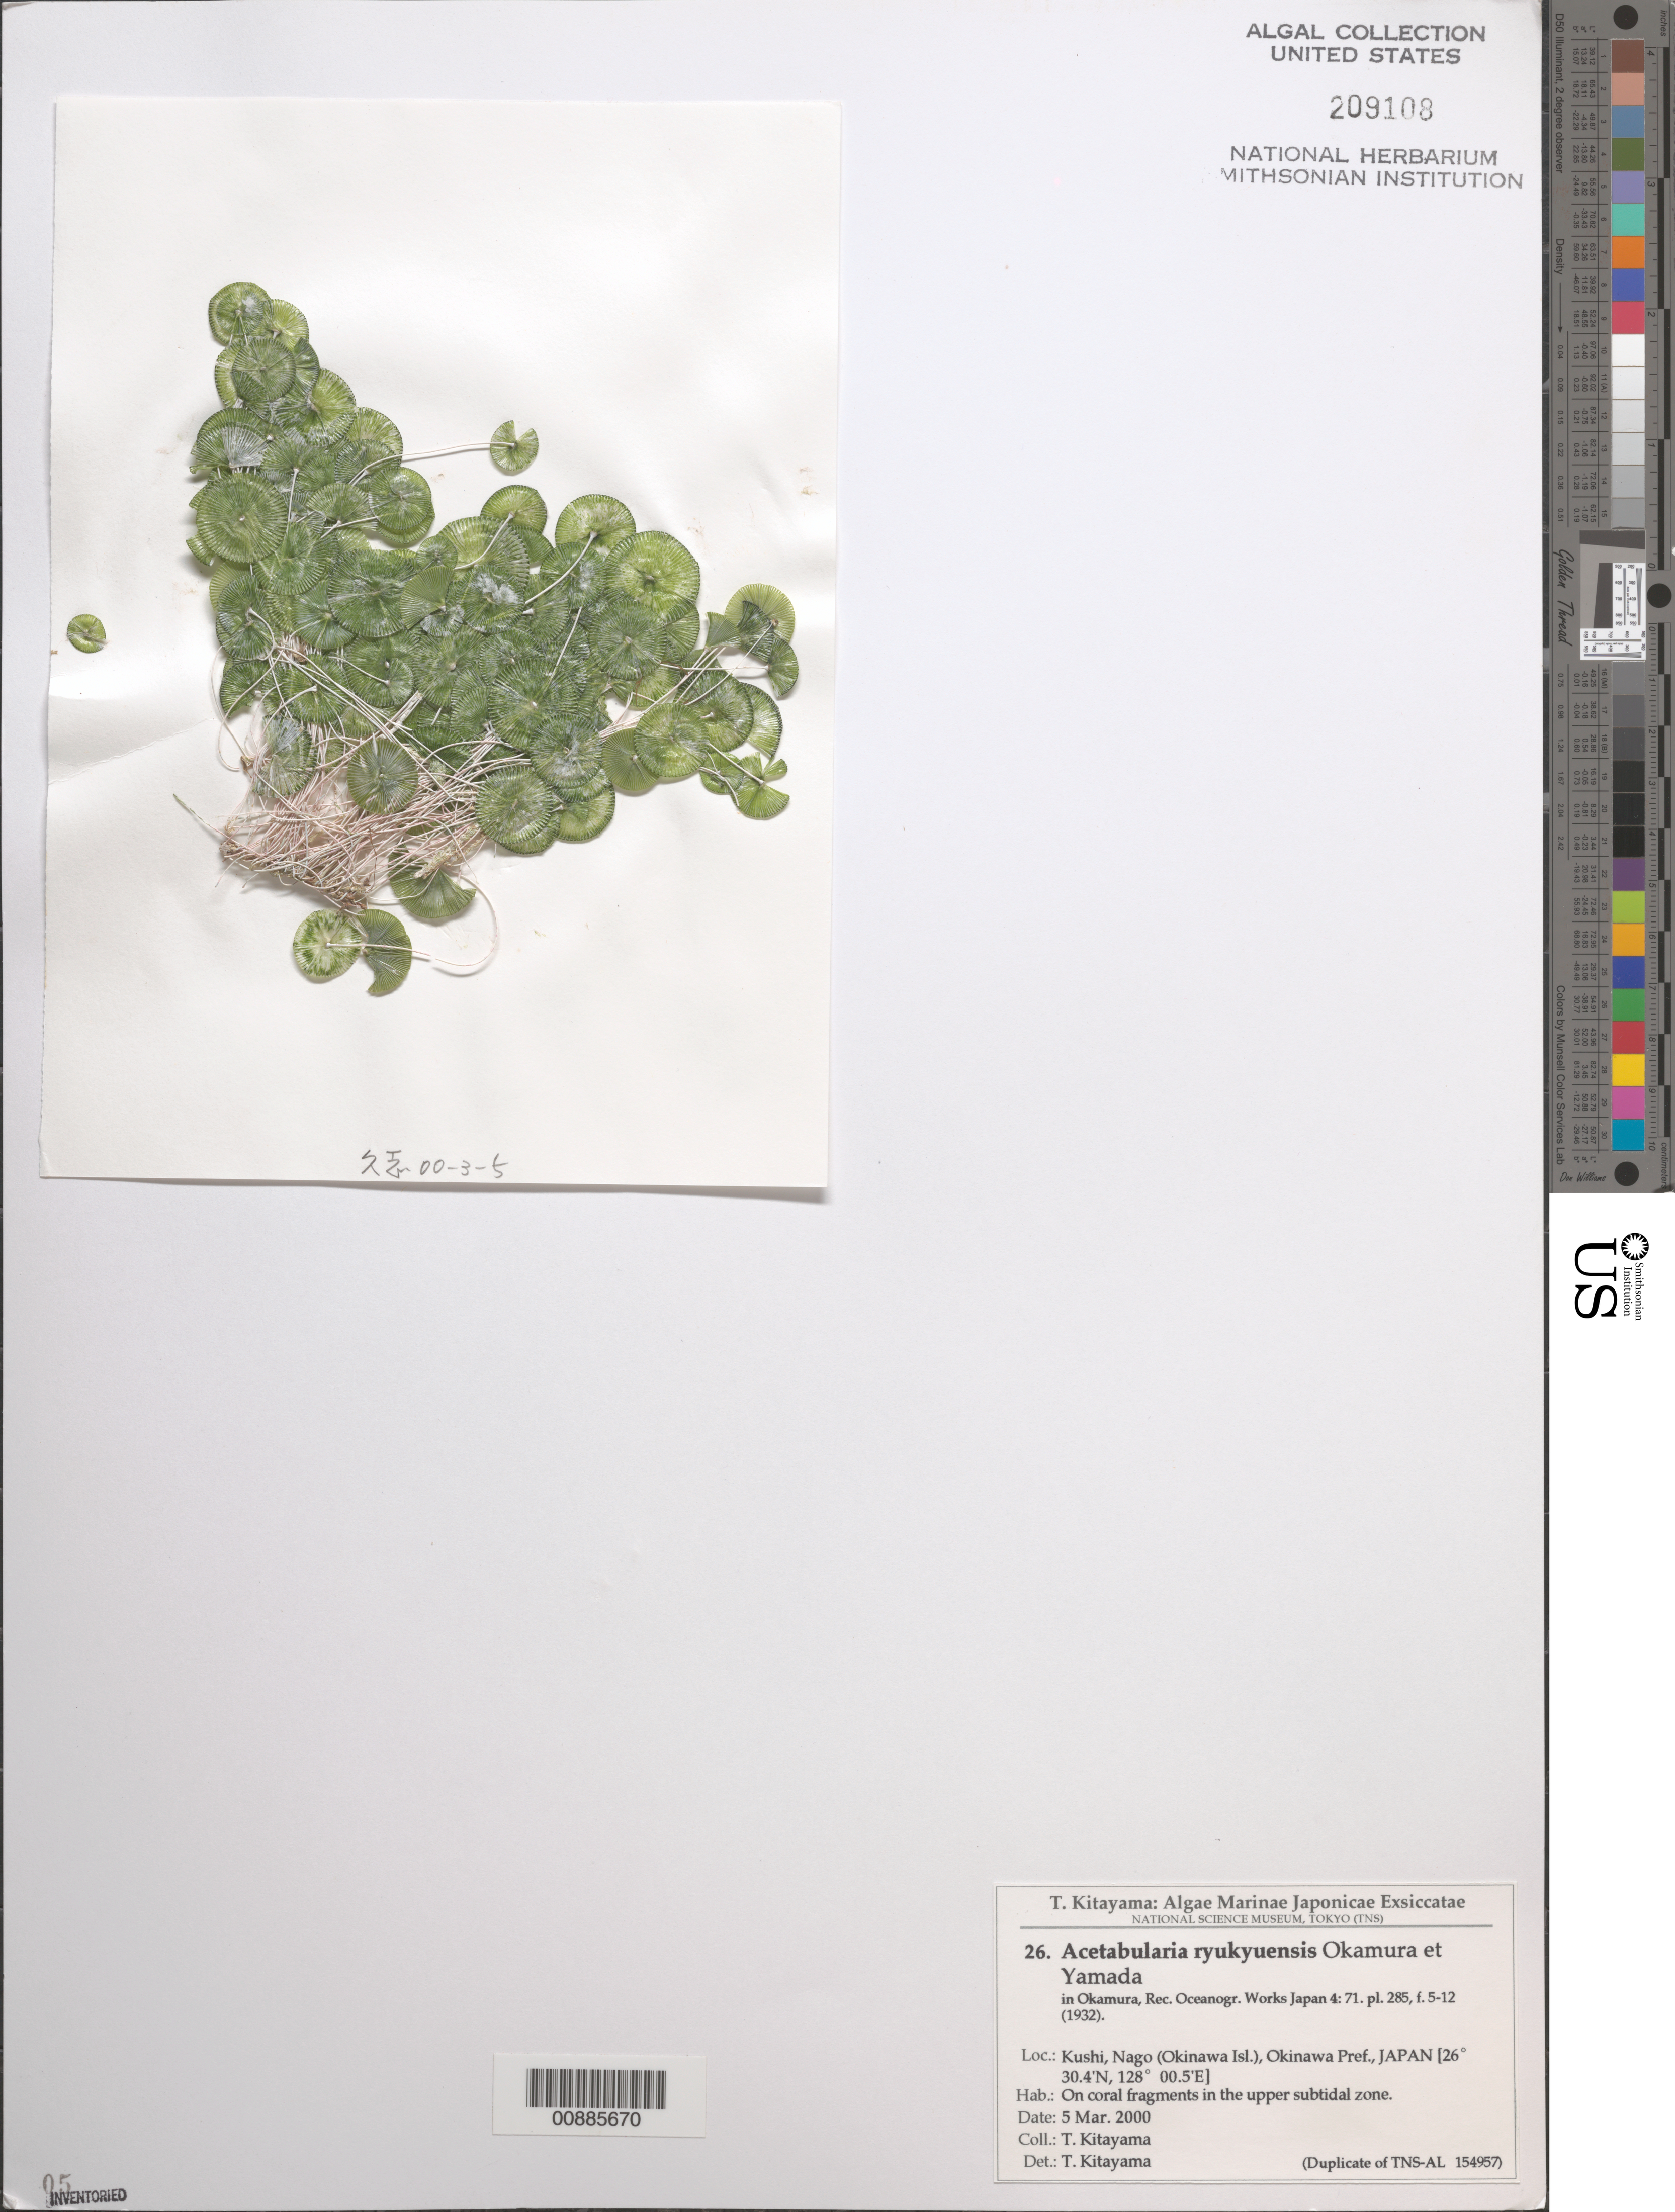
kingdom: Plantae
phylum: Chlorophyta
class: Ulvophyceae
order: Dasycladales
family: Polyphysaceae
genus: Acetabularia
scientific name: Acetabularia ryukyuensis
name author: Okamura & Yamada in Okamura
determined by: Kitayama, T.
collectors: T. Kitayama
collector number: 26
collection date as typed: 05 Mar 2000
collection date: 2000-03-05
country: Japan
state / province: Okinawa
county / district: Ryukyu Shoto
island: Okinawa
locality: Kushi, Nago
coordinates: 26 30.4' N, 128 00.5' E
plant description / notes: Kitayama, T., Algae Marinae Japonicae Exsiccatae, Fasc. II (Nos. 26-50)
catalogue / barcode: US 209108